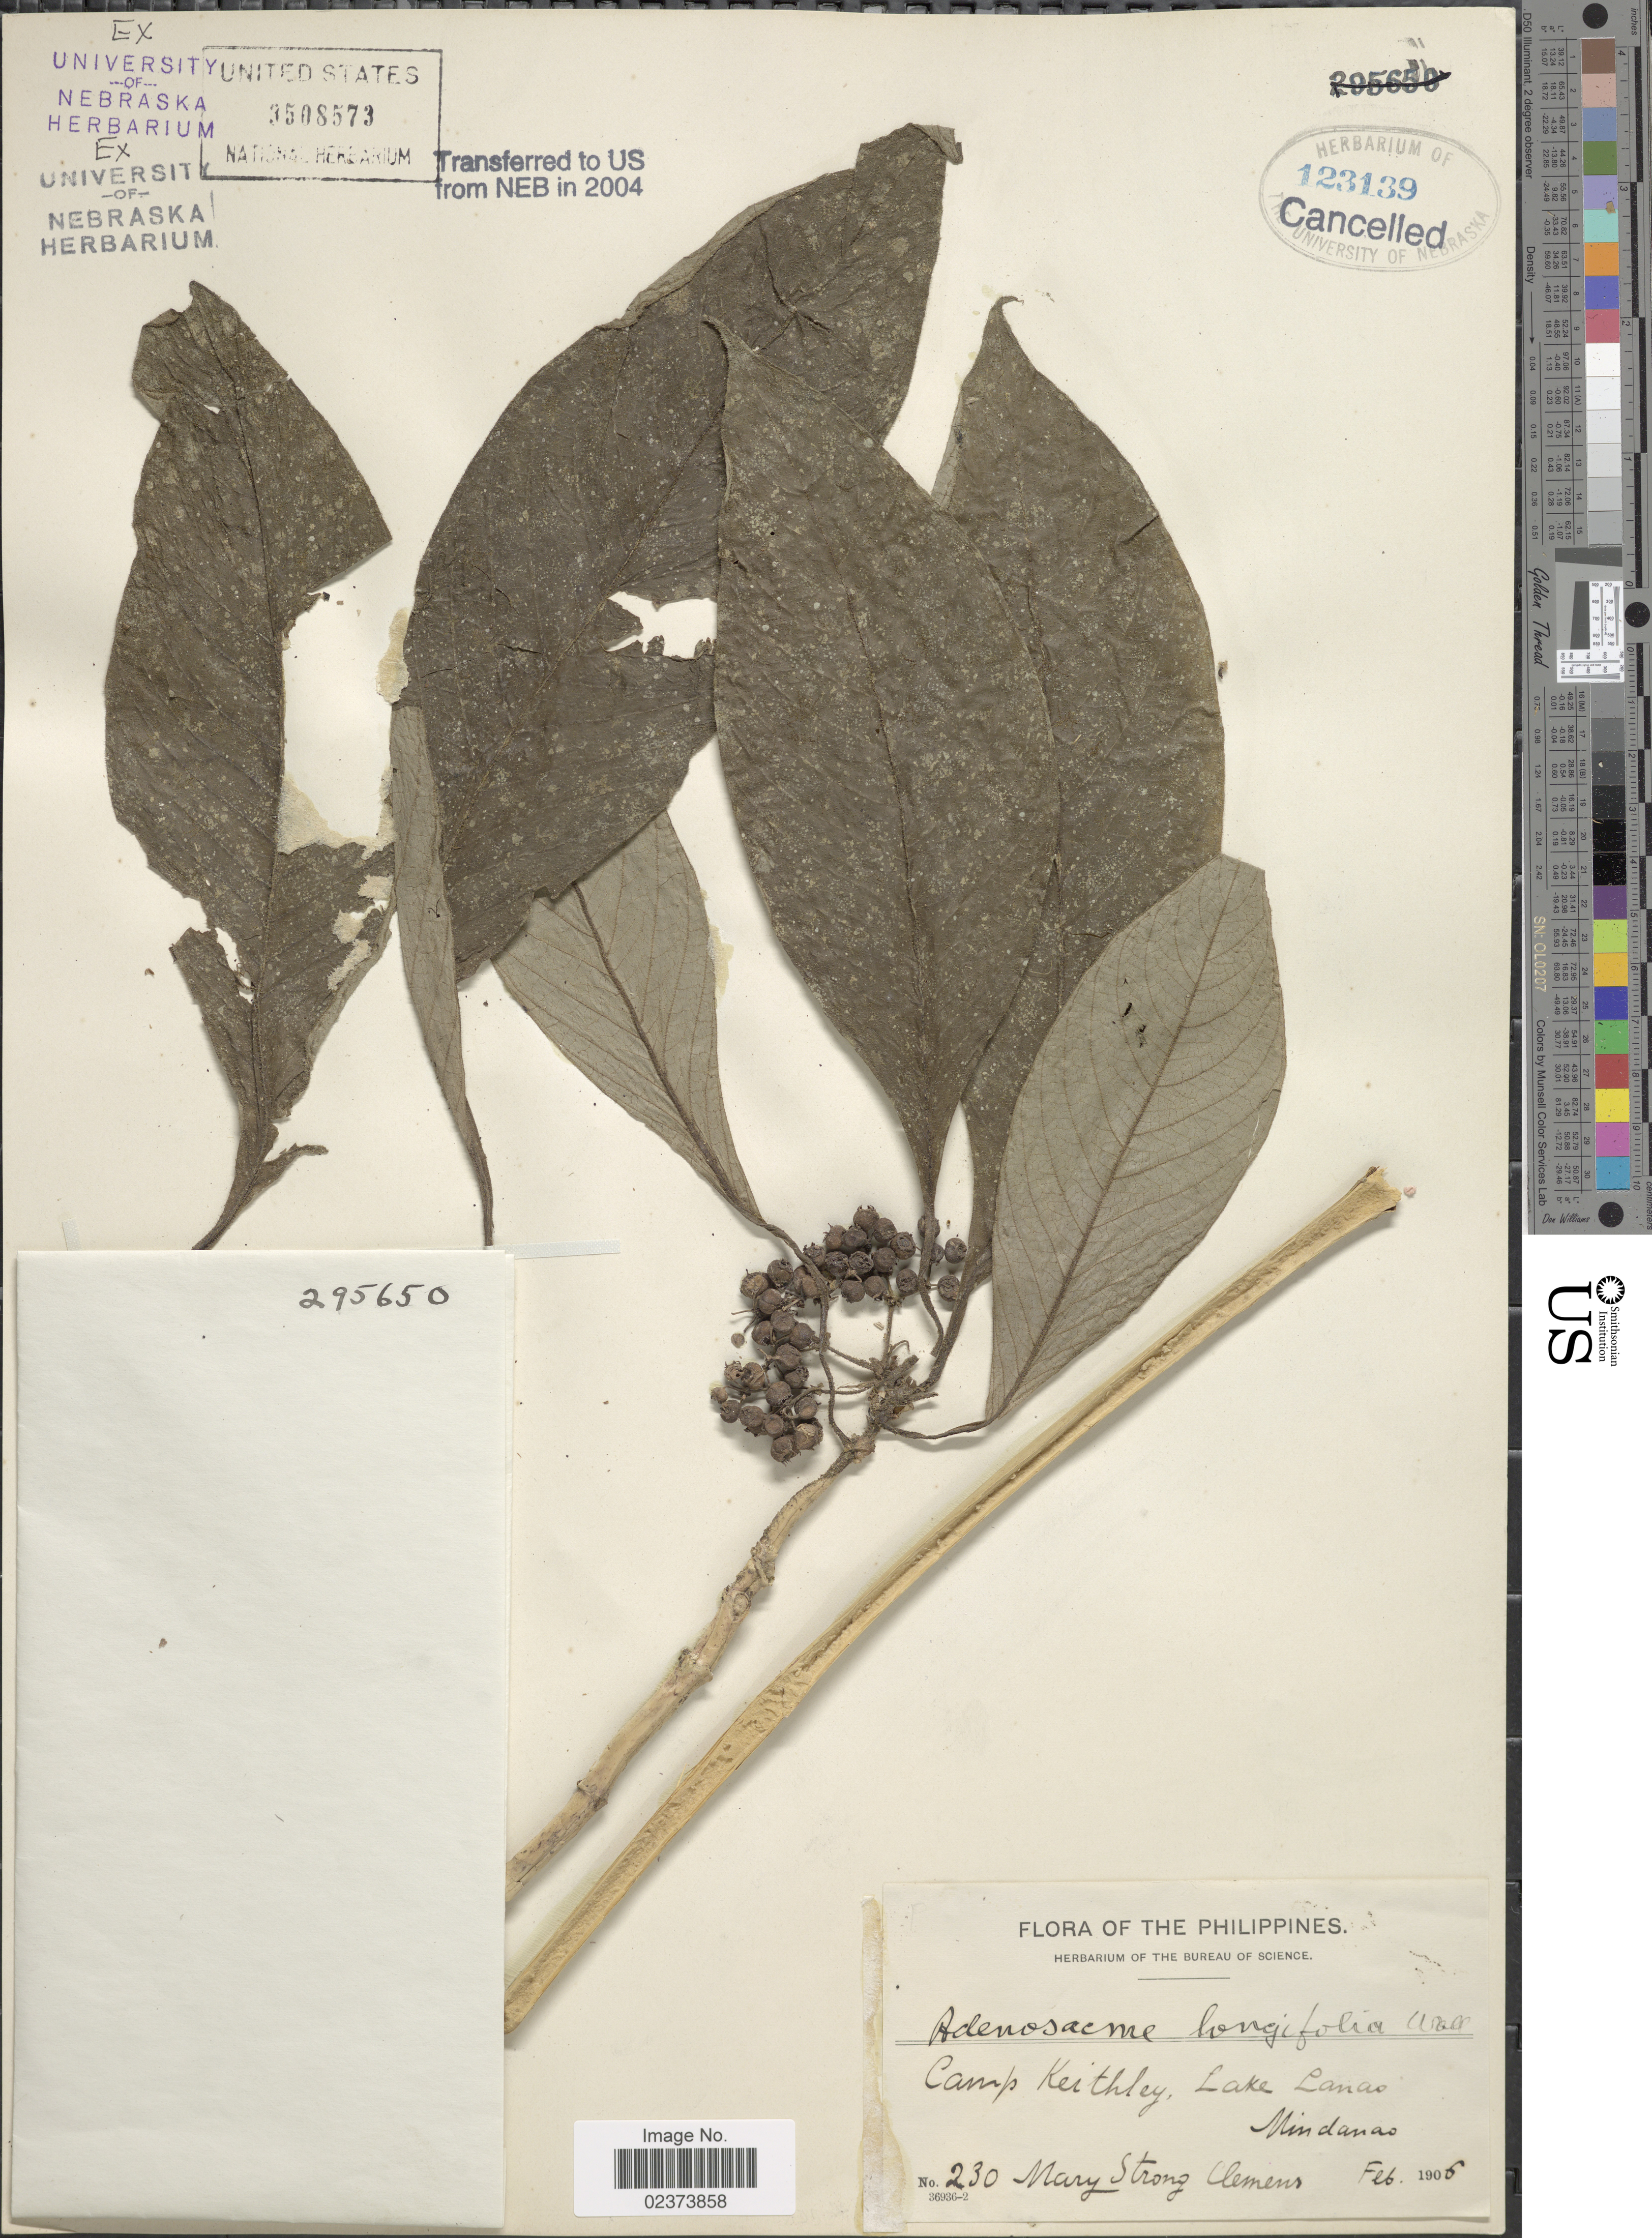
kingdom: Plantae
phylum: Tracheophyta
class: Magnoliopsida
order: Gentianales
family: Rubiaceae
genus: Mycetia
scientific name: Mycetia javanica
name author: (Blume) Reinw. ex Korth.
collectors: M. S. Clemens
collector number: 230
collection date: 1906-02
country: Philippines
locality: Camp Keithley, Lake Lanao, Mindanao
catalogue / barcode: US 3508573